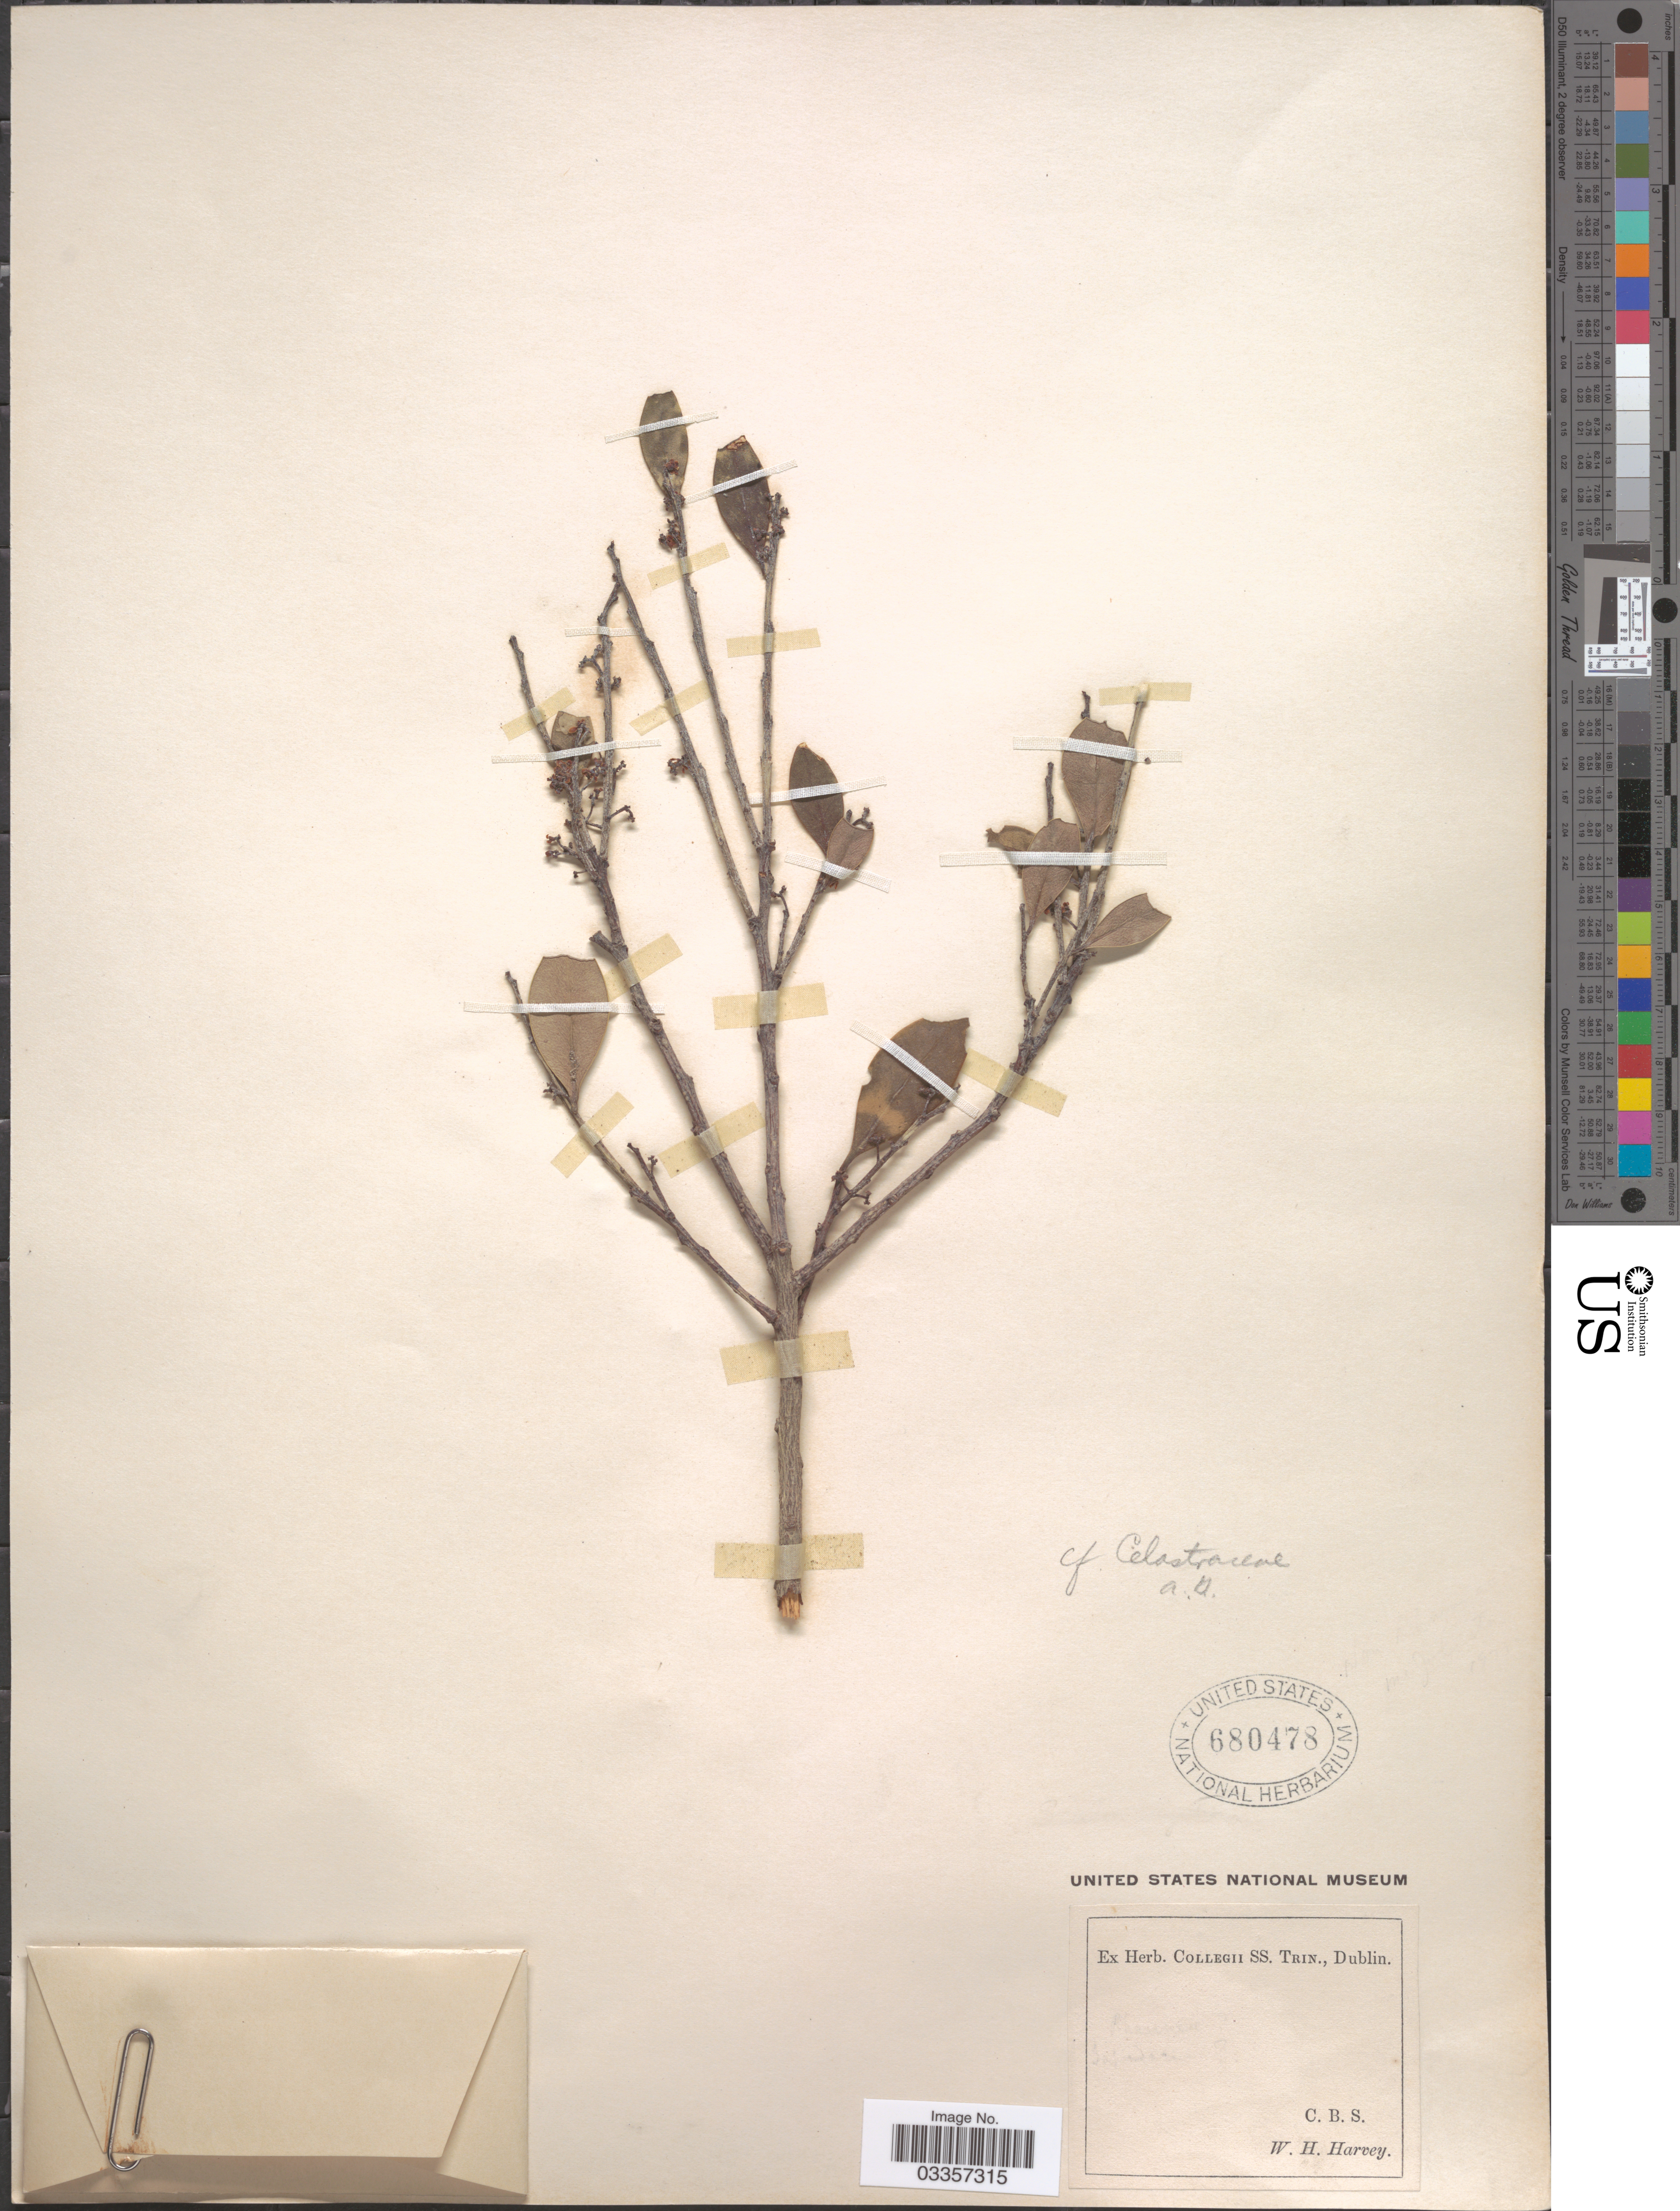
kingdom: Plantae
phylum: Tracheophyta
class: Magnoliopsida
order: Celastrales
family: Celastraceae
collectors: W. Harvey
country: South Africa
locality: C. B. S.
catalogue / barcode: US 680478